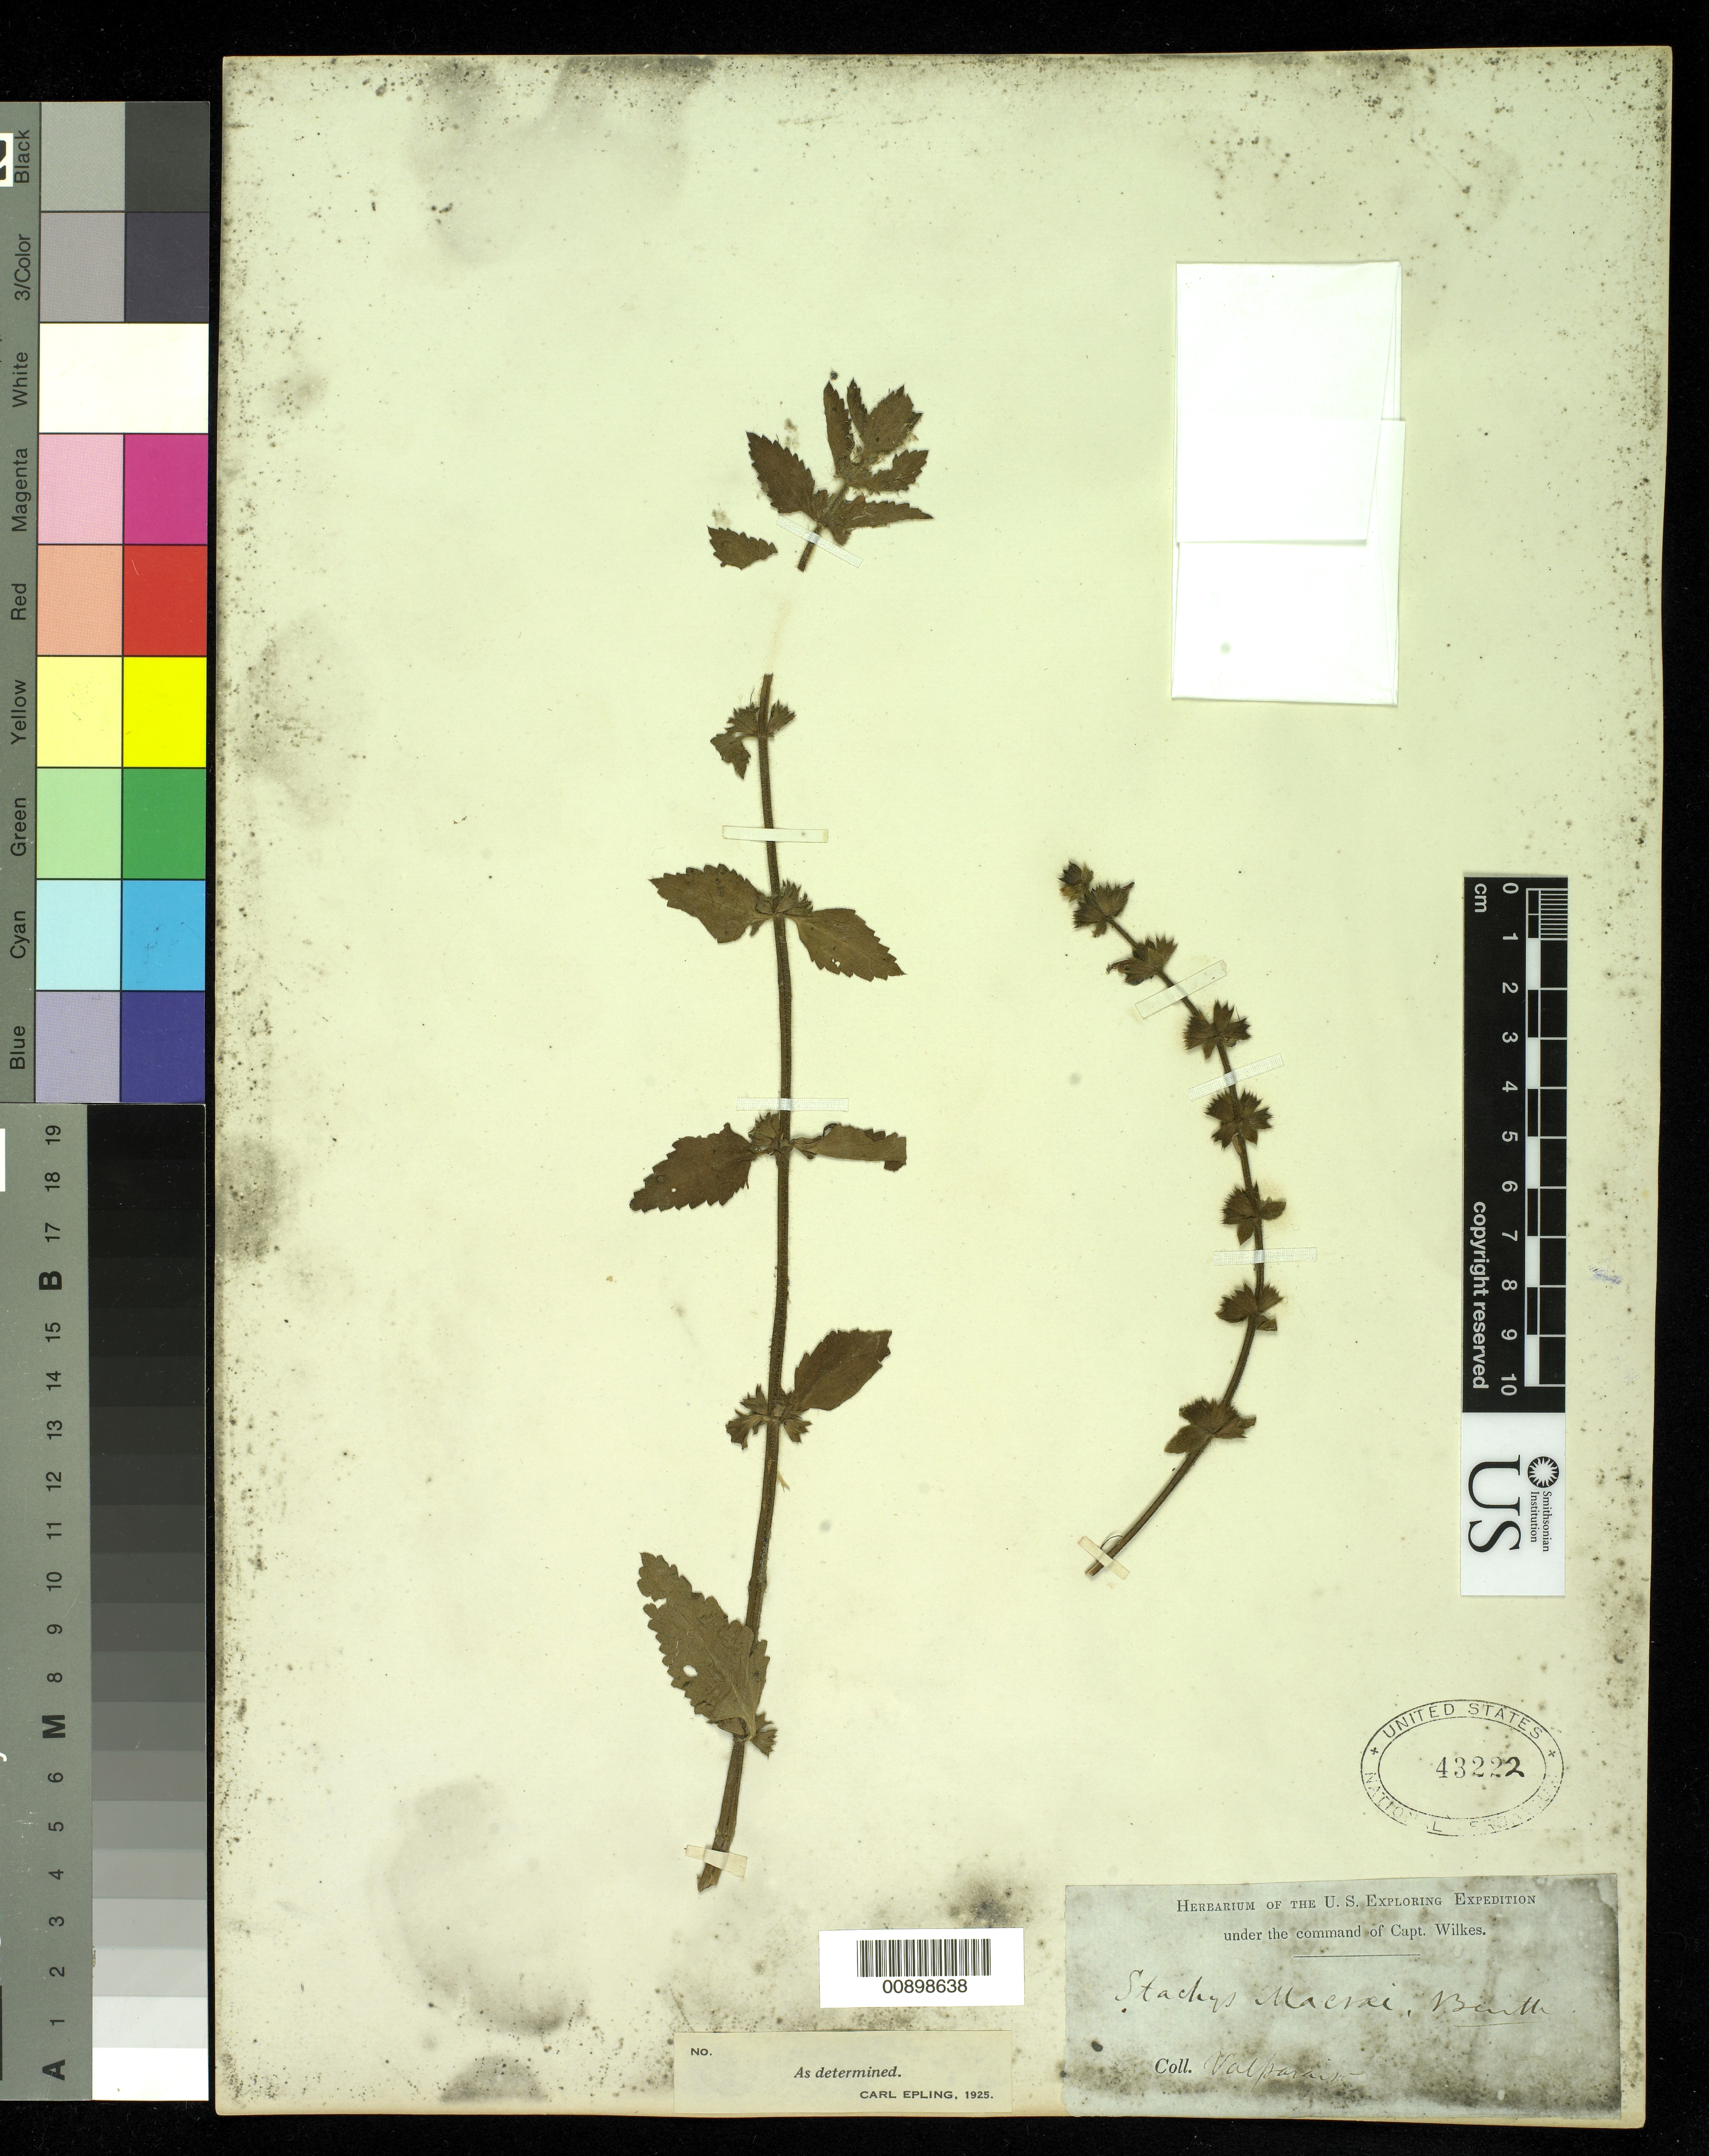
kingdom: Plantae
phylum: Tracheophyta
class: Magnoliopsida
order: Lamiales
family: Lamiaceae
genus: Stachys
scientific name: Stachys macraei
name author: Benth.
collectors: Wilkes Explor. Exped.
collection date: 1838/1842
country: Chile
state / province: Valparaíso (V)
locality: Valparaiso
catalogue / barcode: US 43222